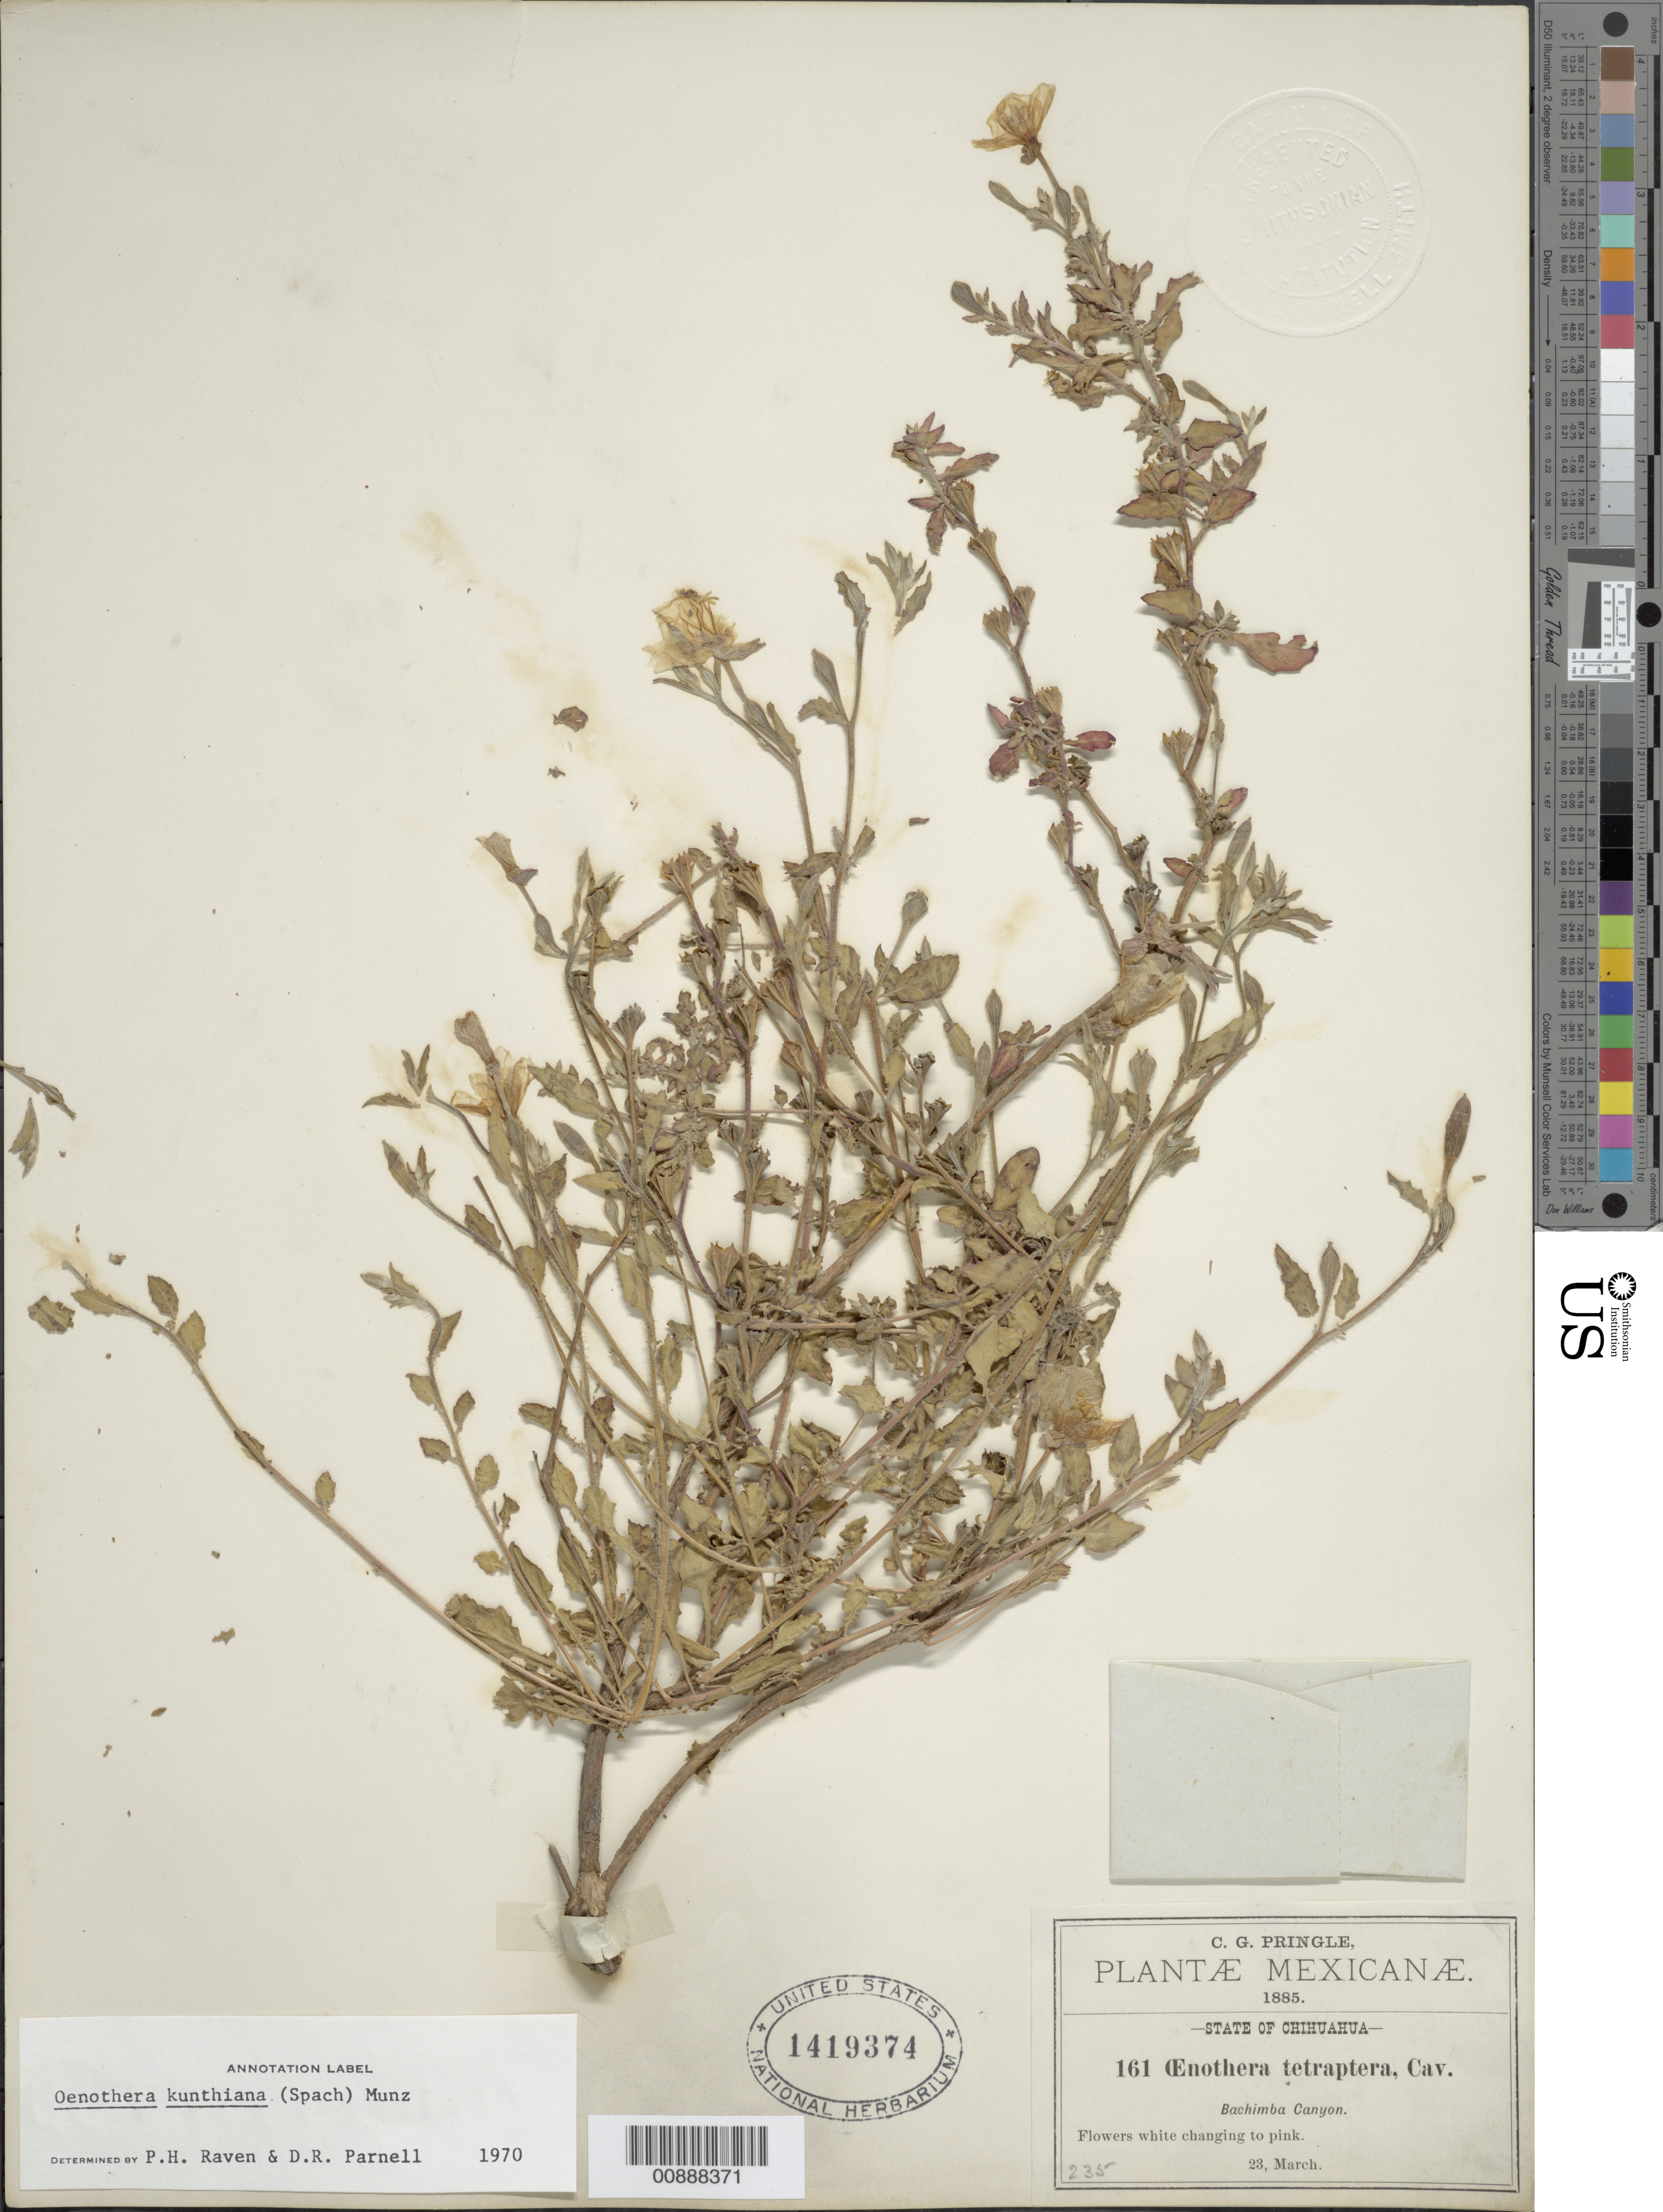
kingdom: Plantae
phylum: Tracheophyta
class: Magnoliopsida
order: Myrtales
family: Onagraceae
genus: Oenothera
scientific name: Oenothera kunthiana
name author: (Spach) Munz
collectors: C. G. Pringle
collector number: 161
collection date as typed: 23 Mar 1885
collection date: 1885-03-23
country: Mexico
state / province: Chihuahua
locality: Bachimba Canyon, Chihuahua.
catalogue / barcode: US 1419374